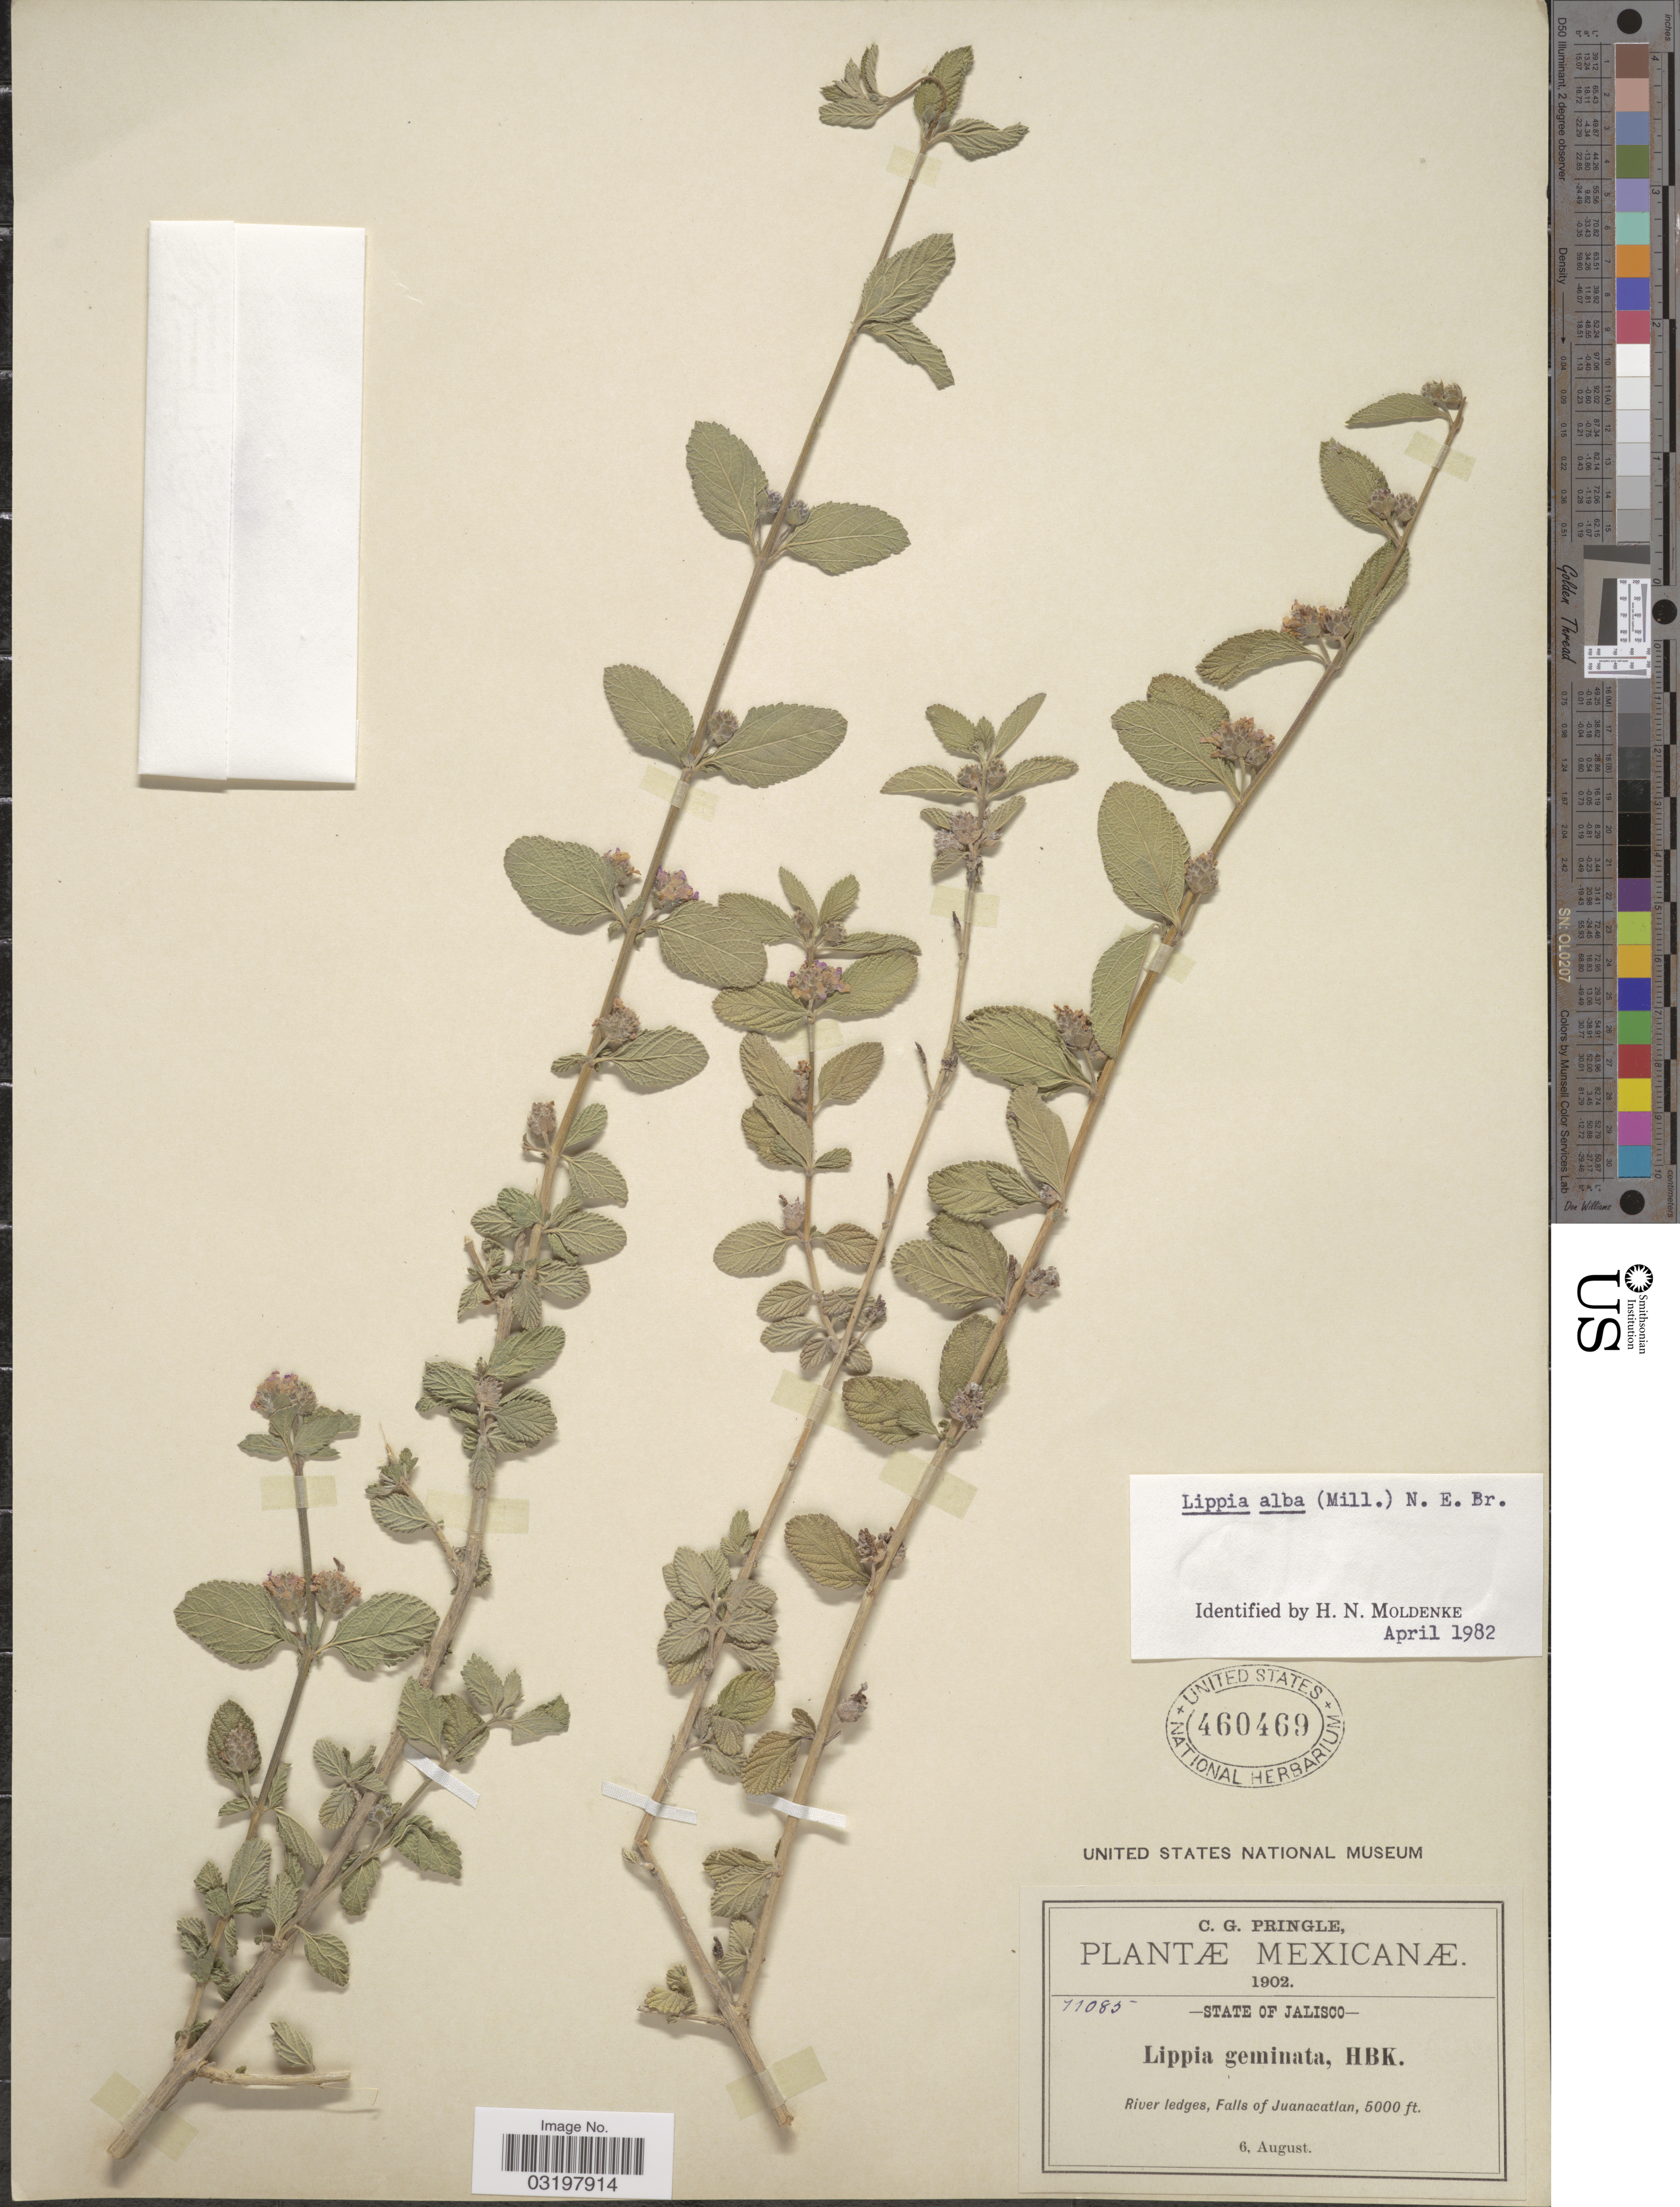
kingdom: Plantae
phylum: Tracheophyta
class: Magnoliopsida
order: Lamiales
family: Verbenaceae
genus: Lippia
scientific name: Lippia alba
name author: (Mill.) N.E. Br. ex Britton & P. Wilson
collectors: C. G. Pringle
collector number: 11085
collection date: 1902-08-06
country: Mexico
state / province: Jalisco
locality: River ledges, Falls of Juanacatlan.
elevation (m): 1524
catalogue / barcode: US 460469